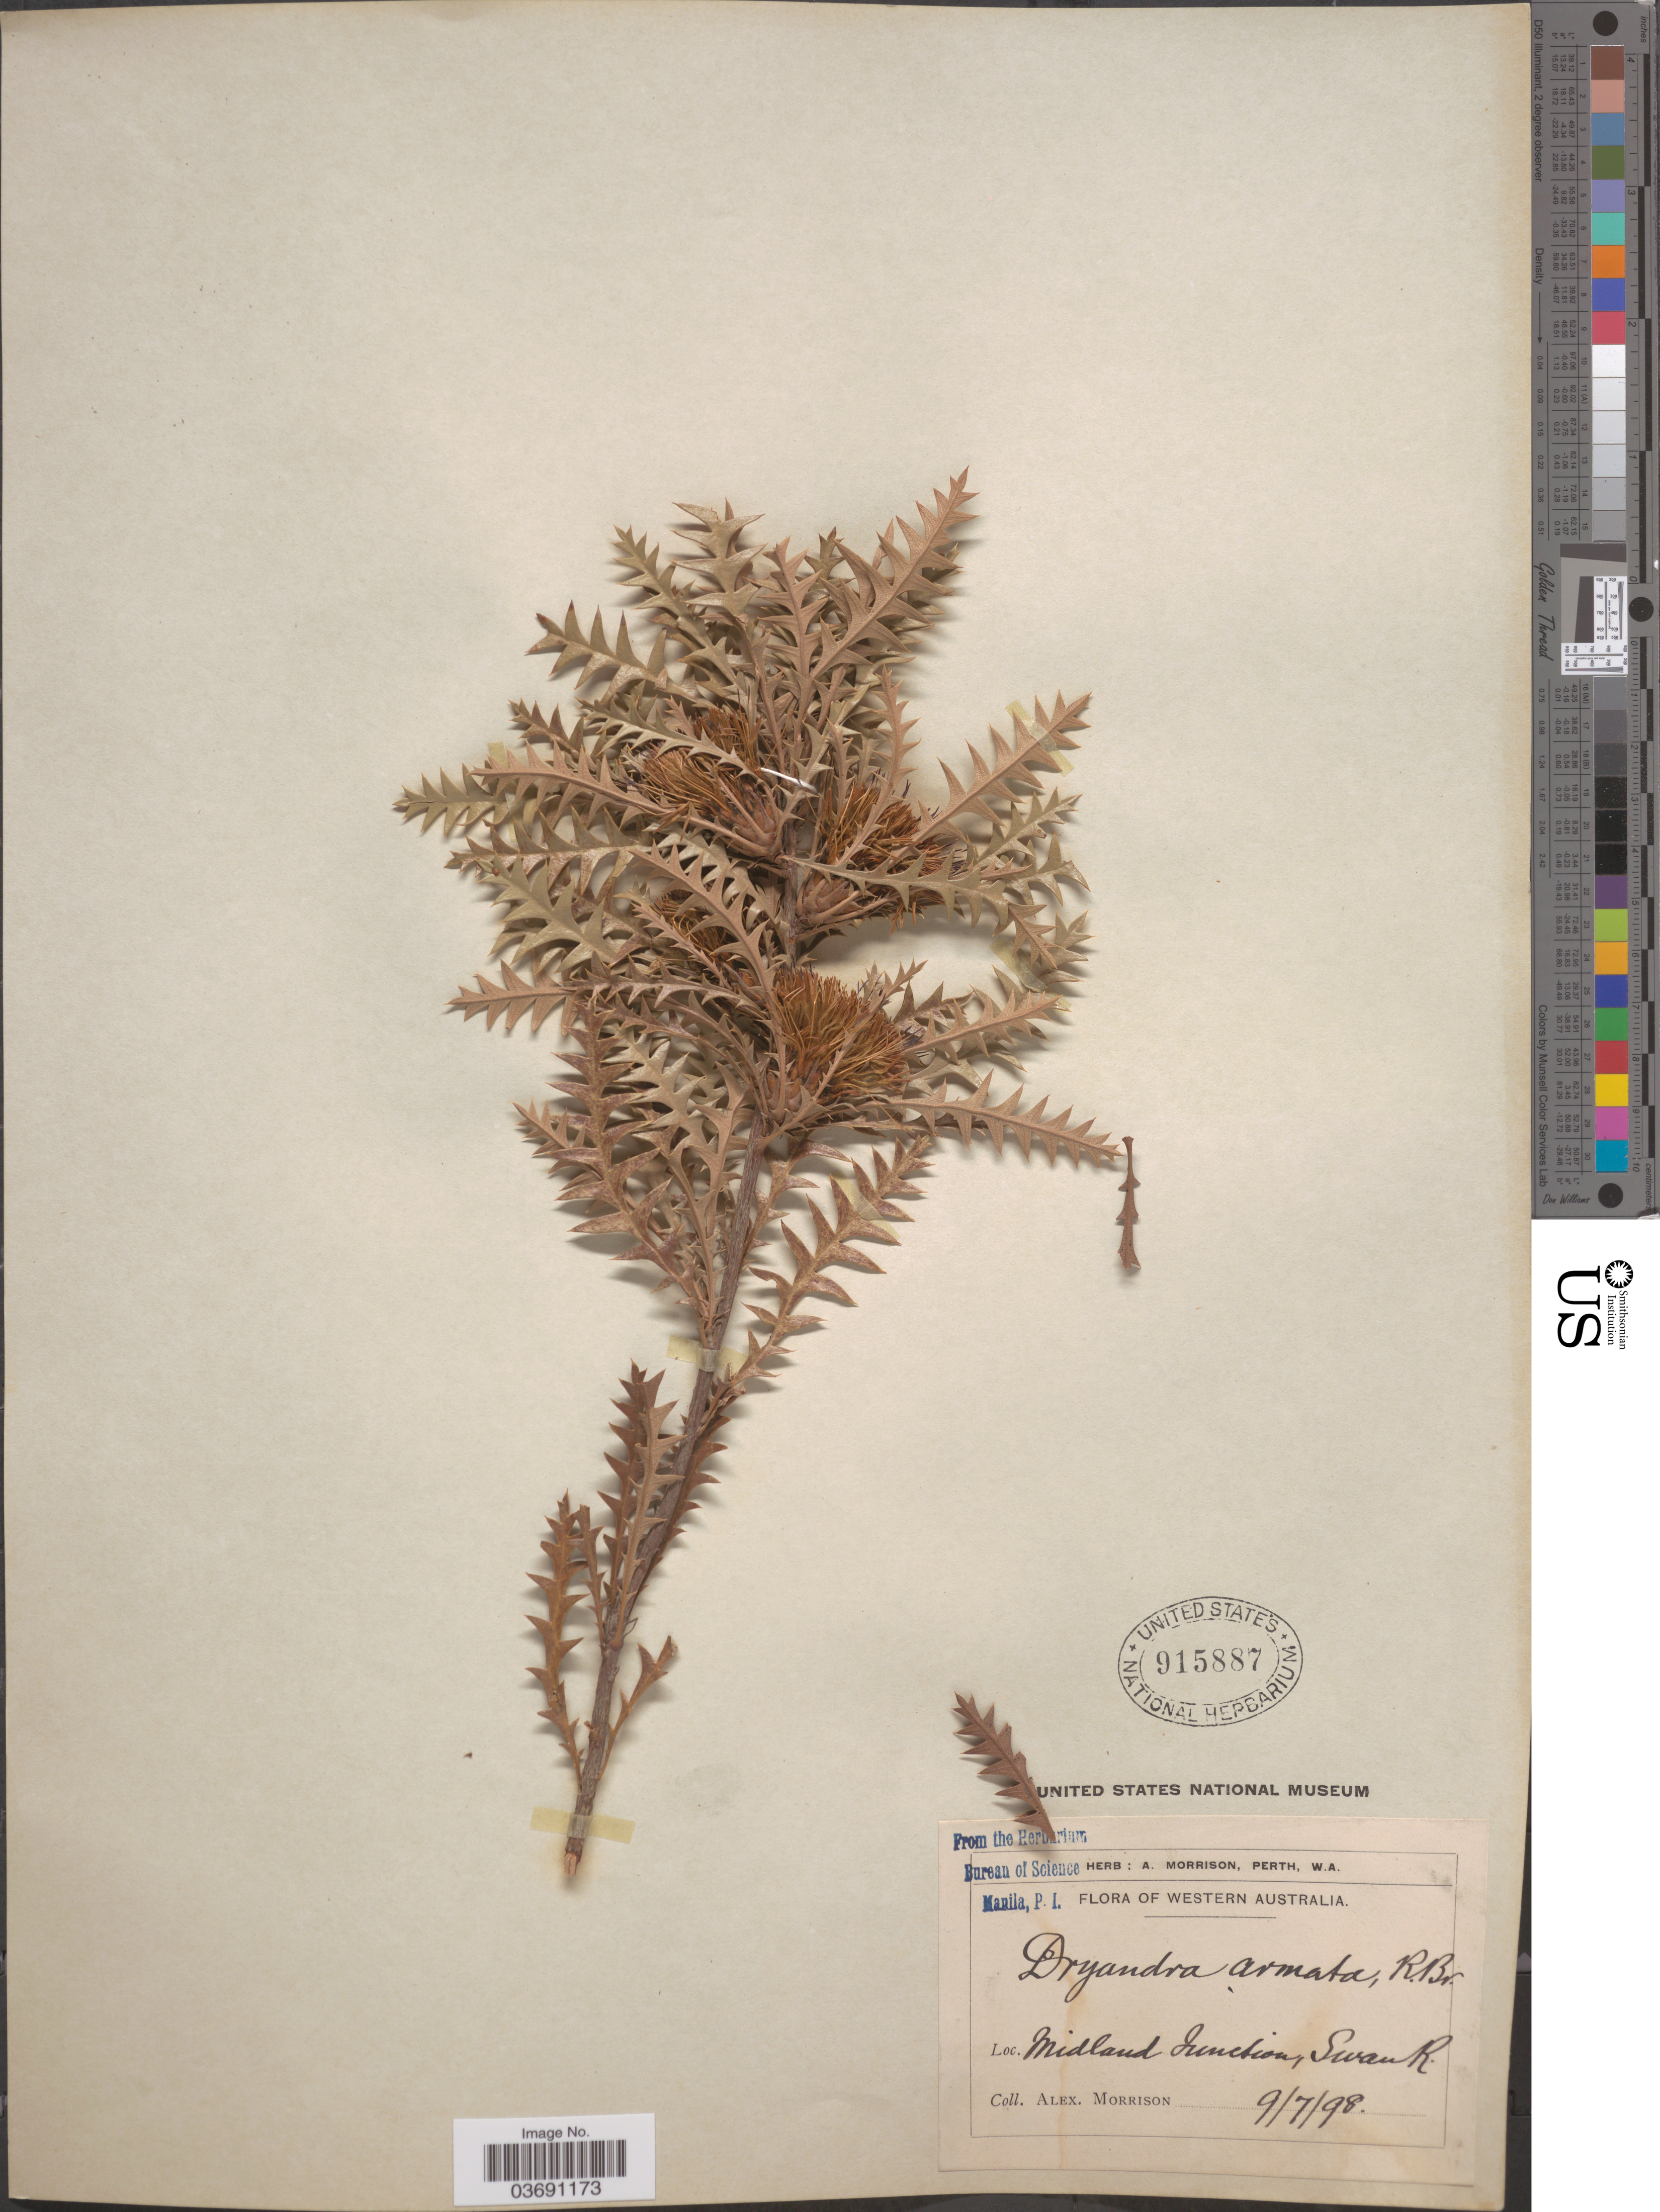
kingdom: Plantae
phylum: Tracheophyta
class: Magnoliopsida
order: Proteales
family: Proteaceae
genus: Dryandra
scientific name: Dryandra armata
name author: R. Br.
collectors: A. Morrison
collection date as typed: Transcribed d/m/y: 9/7/98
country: Australia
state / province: Western Australia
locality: Midland Junction, Swan R.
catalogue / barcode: US 915887